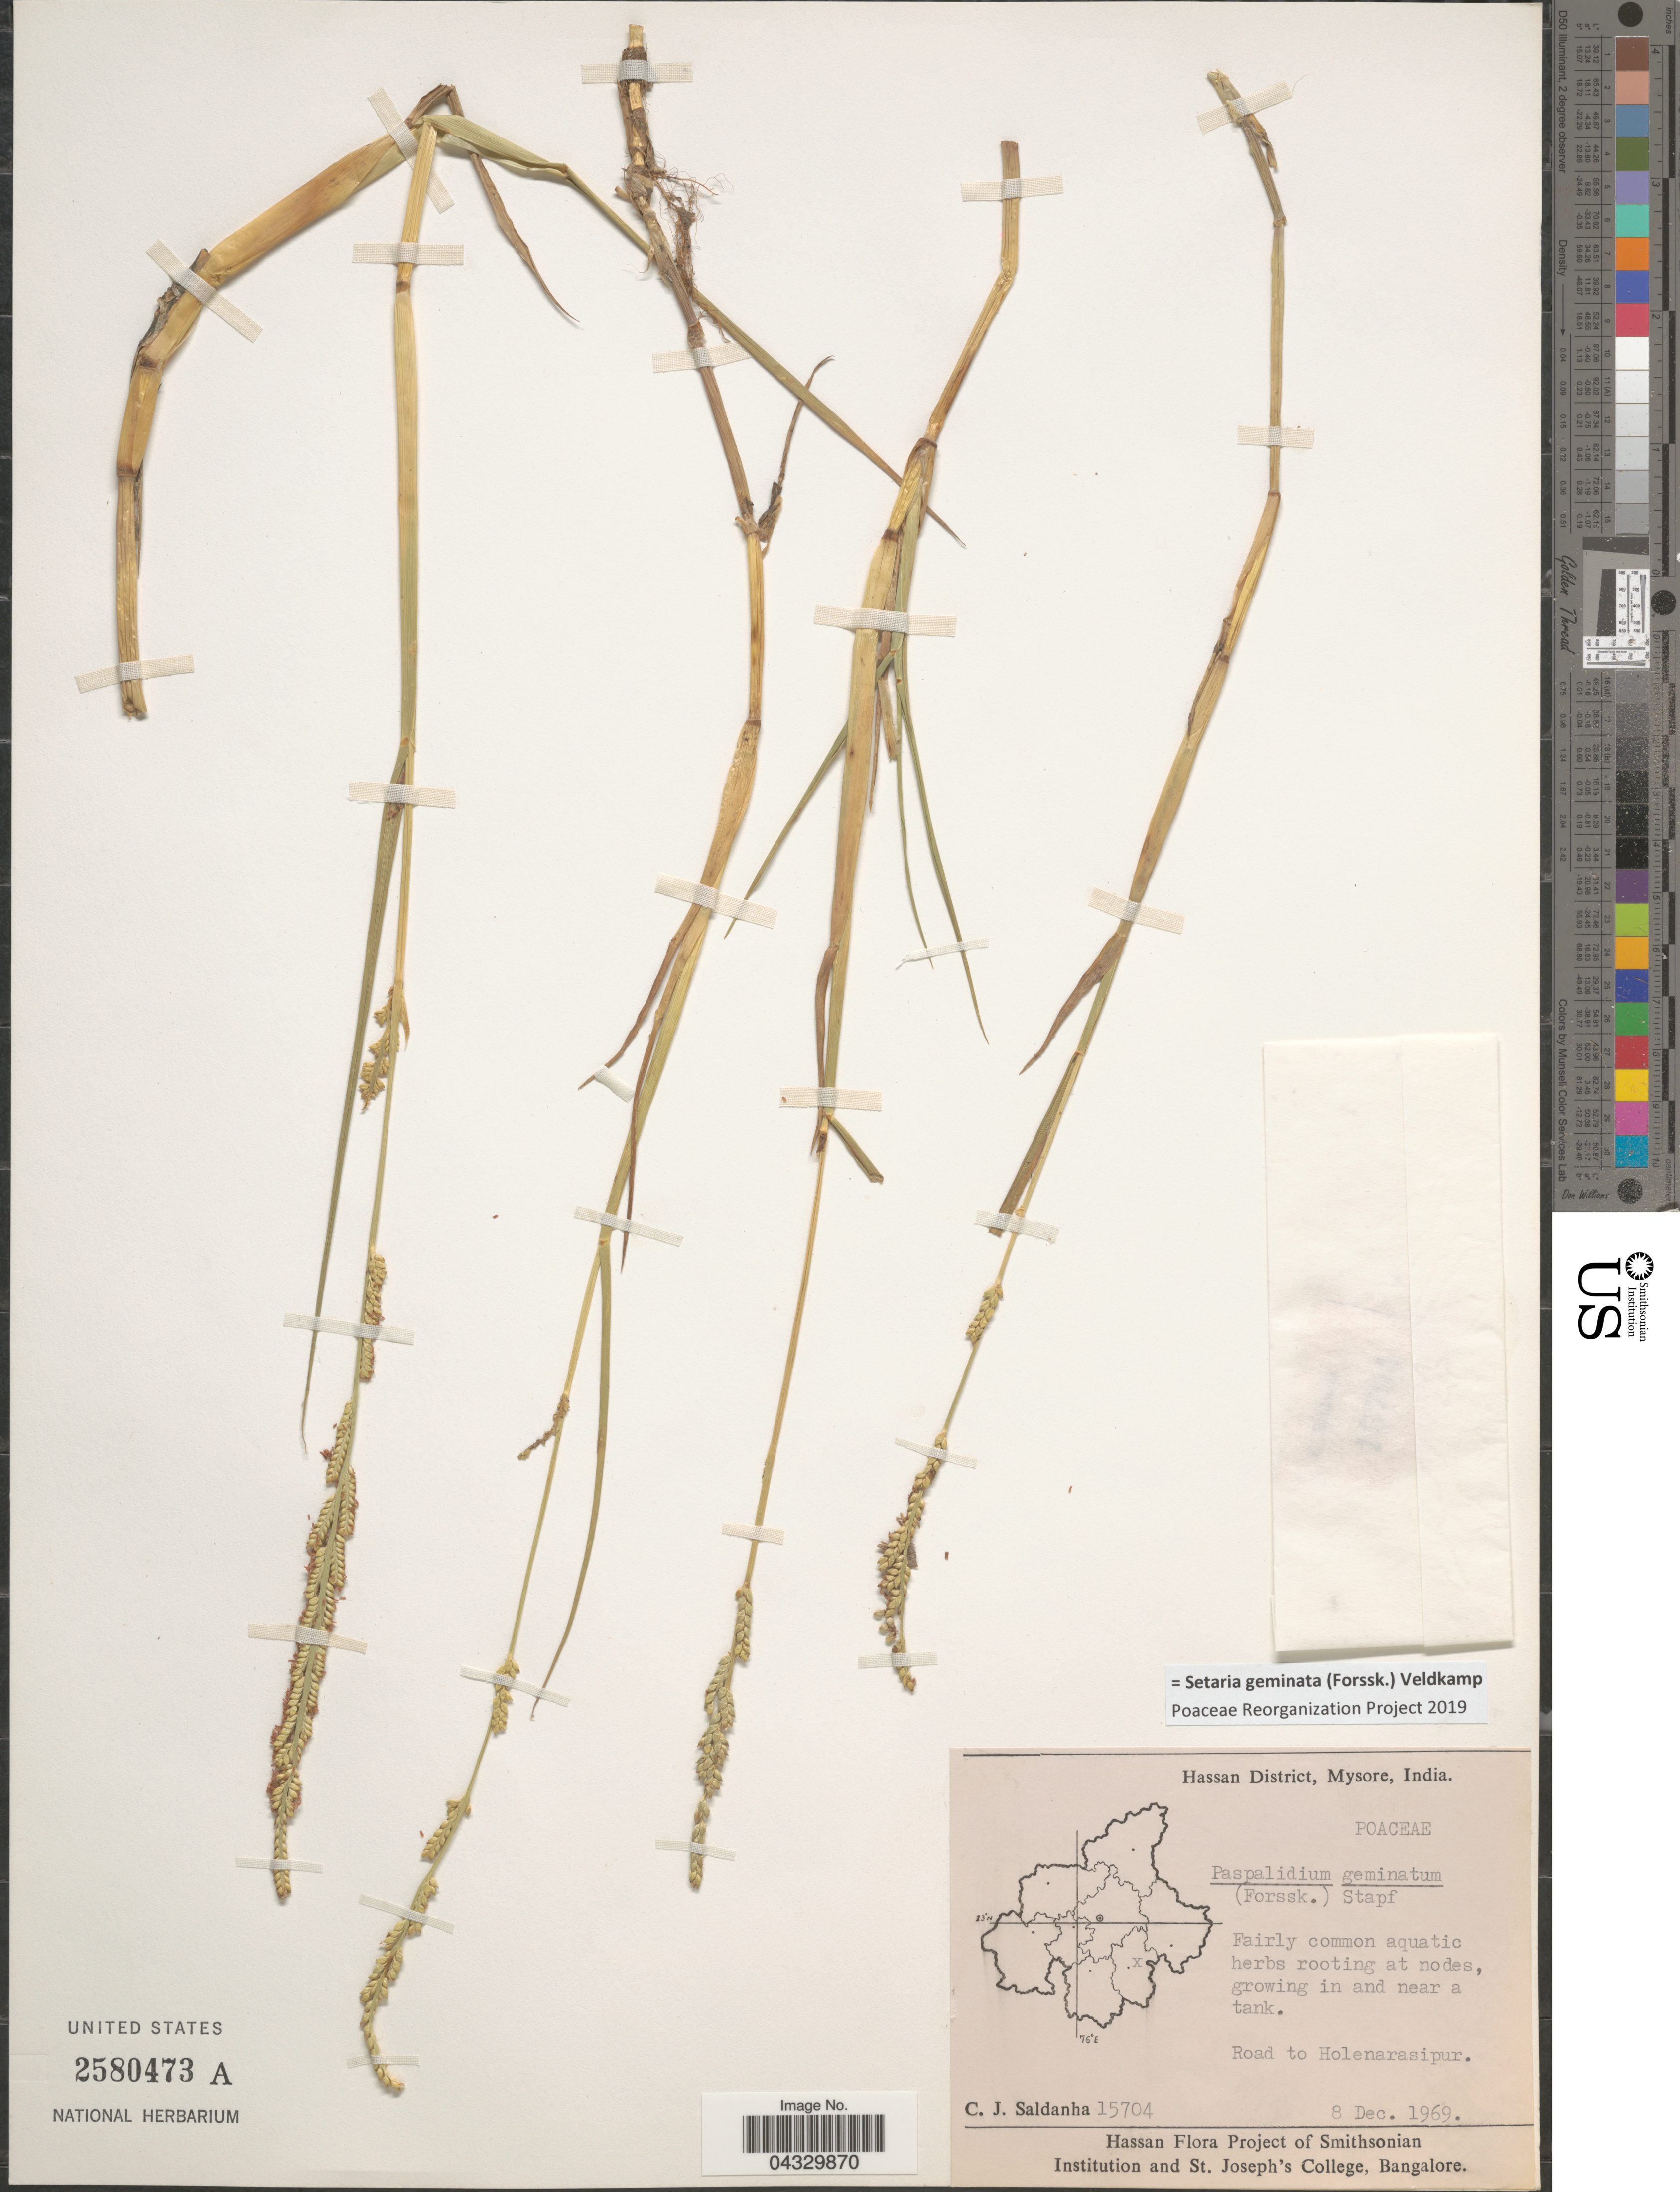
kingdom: Plantae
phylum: Tracheophyta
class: Liliopsida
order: Poales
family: Poaceae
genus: Setaria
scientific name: Setaria geminata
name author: (Forssk.) Veldkamp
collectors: C. J. Saldanha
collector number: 15704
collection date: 1969-12-08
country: India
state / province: Karnataka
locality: Hassan District, Mysore. Road to Holenarasipur.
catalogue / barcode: US 2580473A